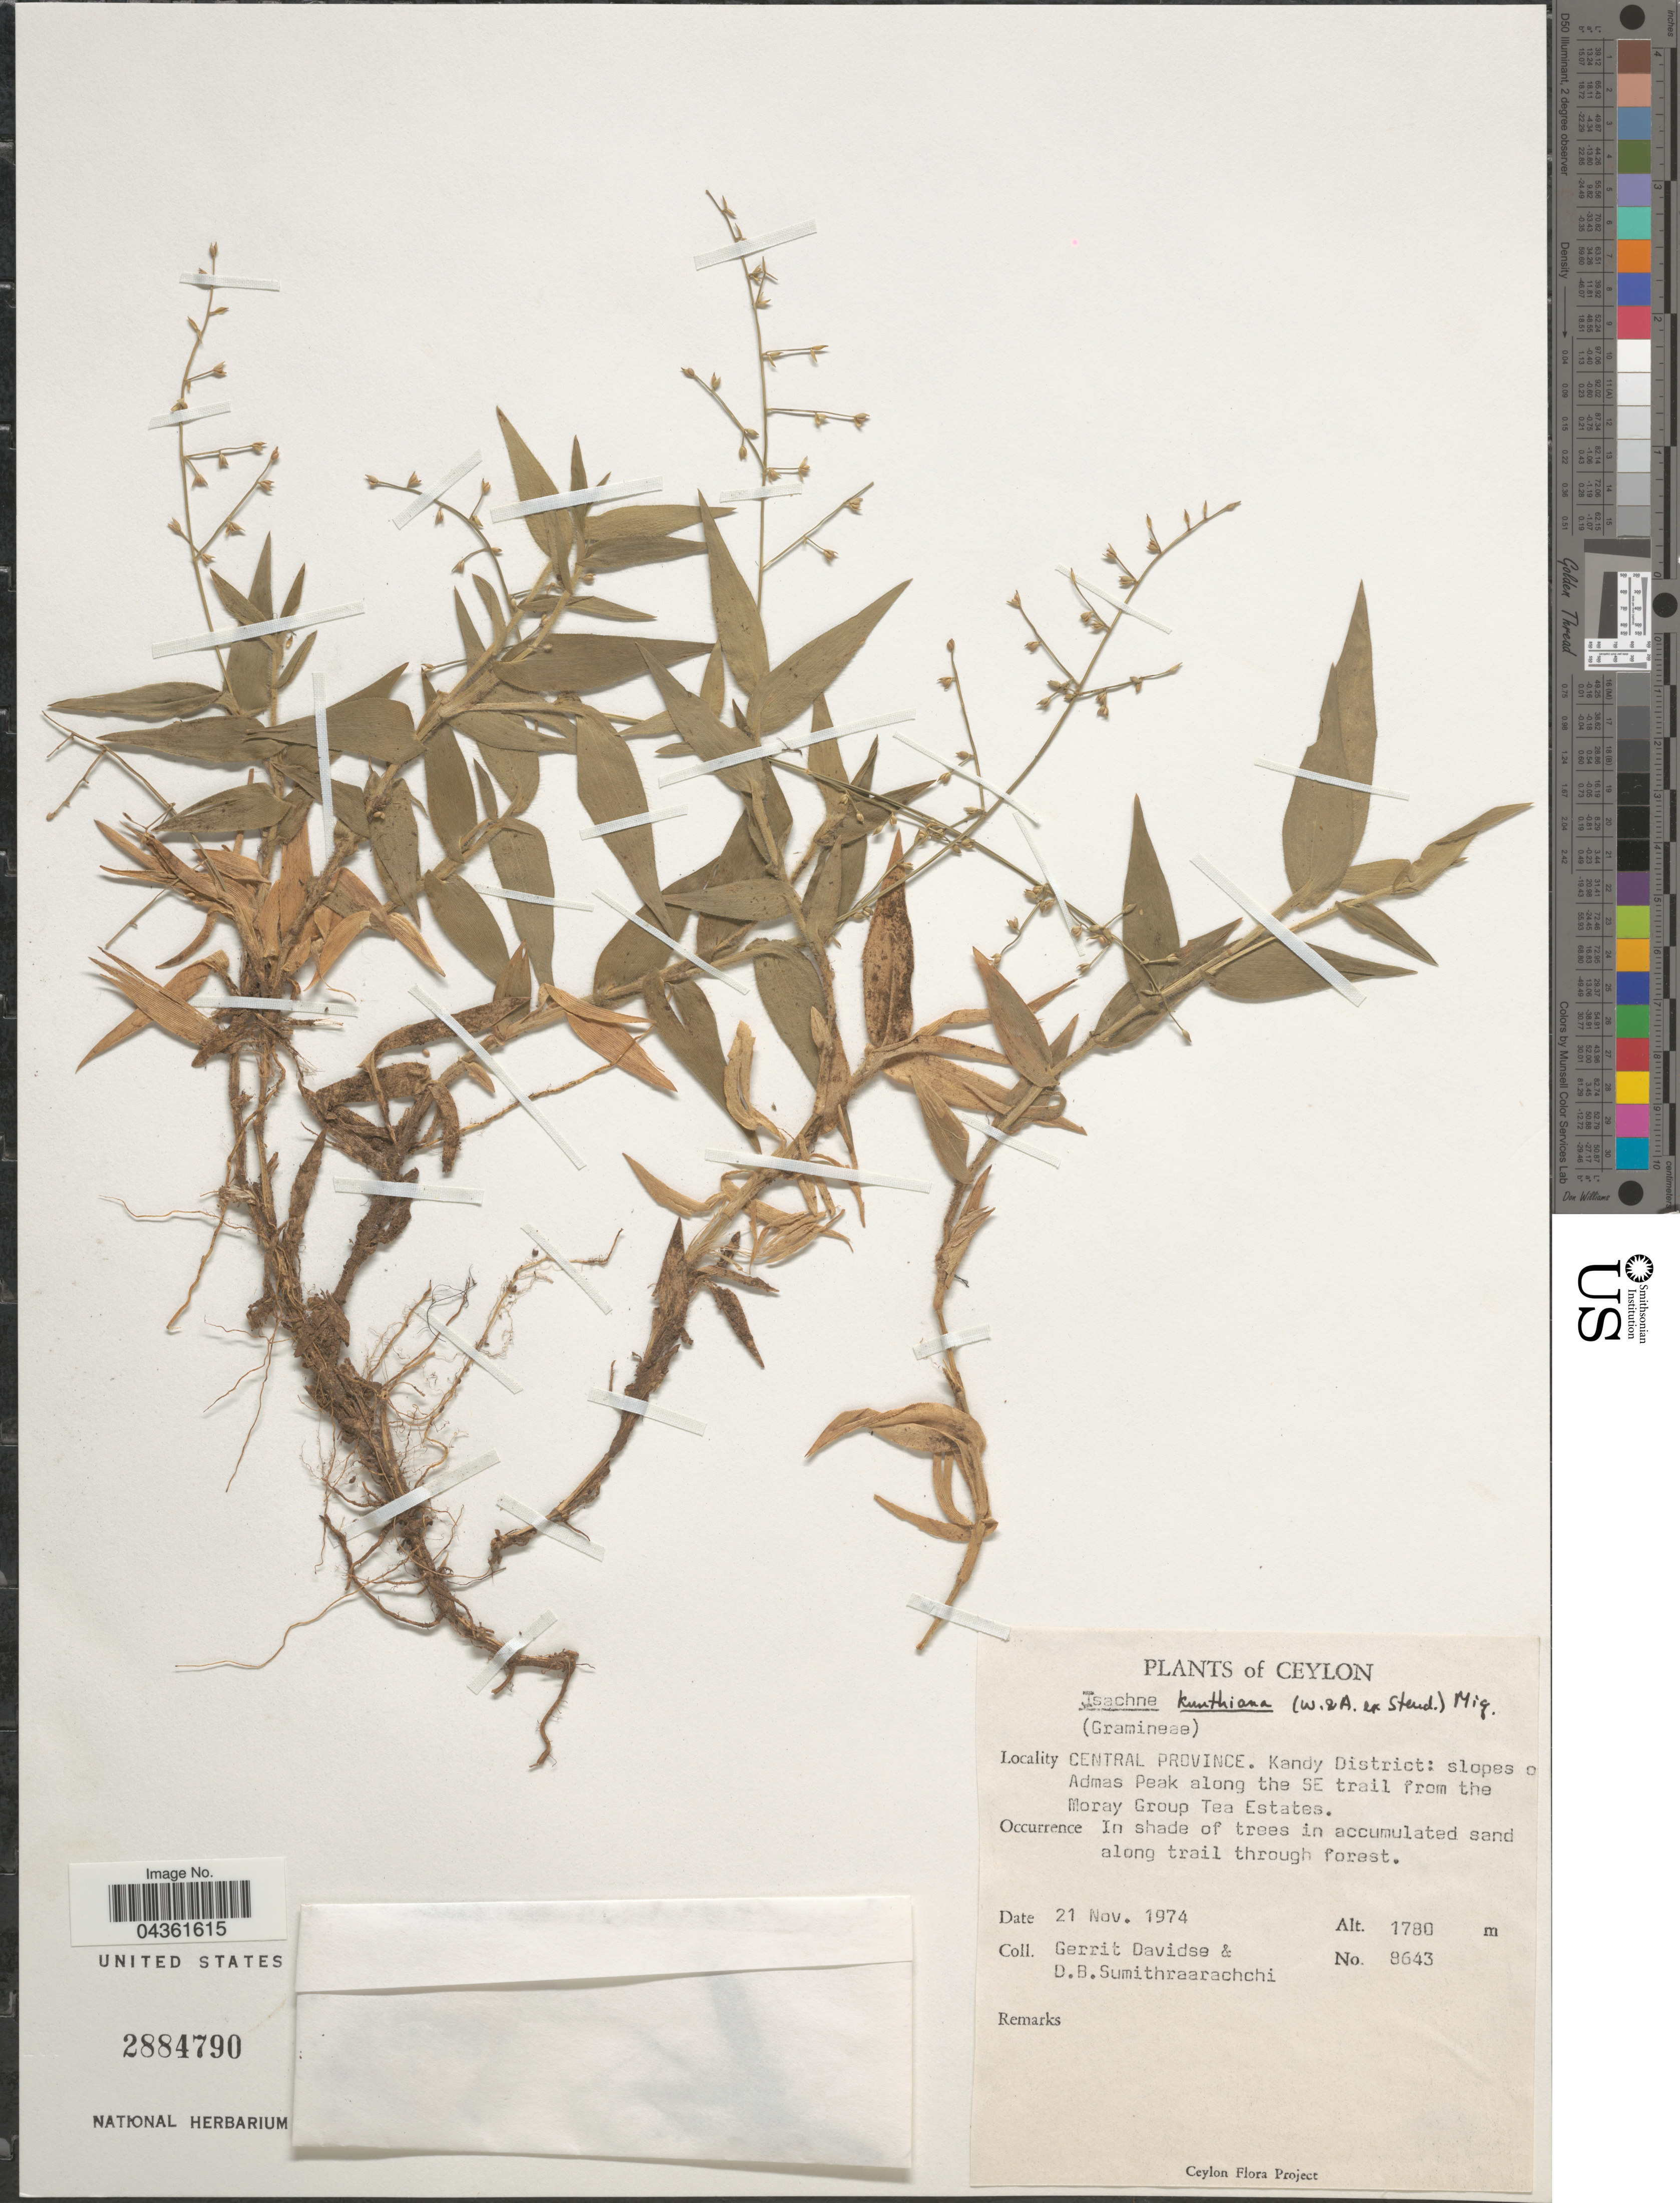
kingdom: Plantae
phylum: Tracheophyta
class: Liliopsida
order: Poales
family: Poaceae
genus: Isachne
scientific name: Isachne kunthiana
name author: (Wight & Arn. ex Steud.) Miq.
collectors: G. Davidse & D. B. Sumithraarachchi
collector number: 8643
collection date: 1974-11-21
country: Sri Lanka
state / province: Central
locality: Ceylon. Kandy District: slopes o [illegible text] Adams Peak along the SE trail from the Moray Group Tea Estate.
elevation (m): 1780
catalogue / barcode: US 2884790